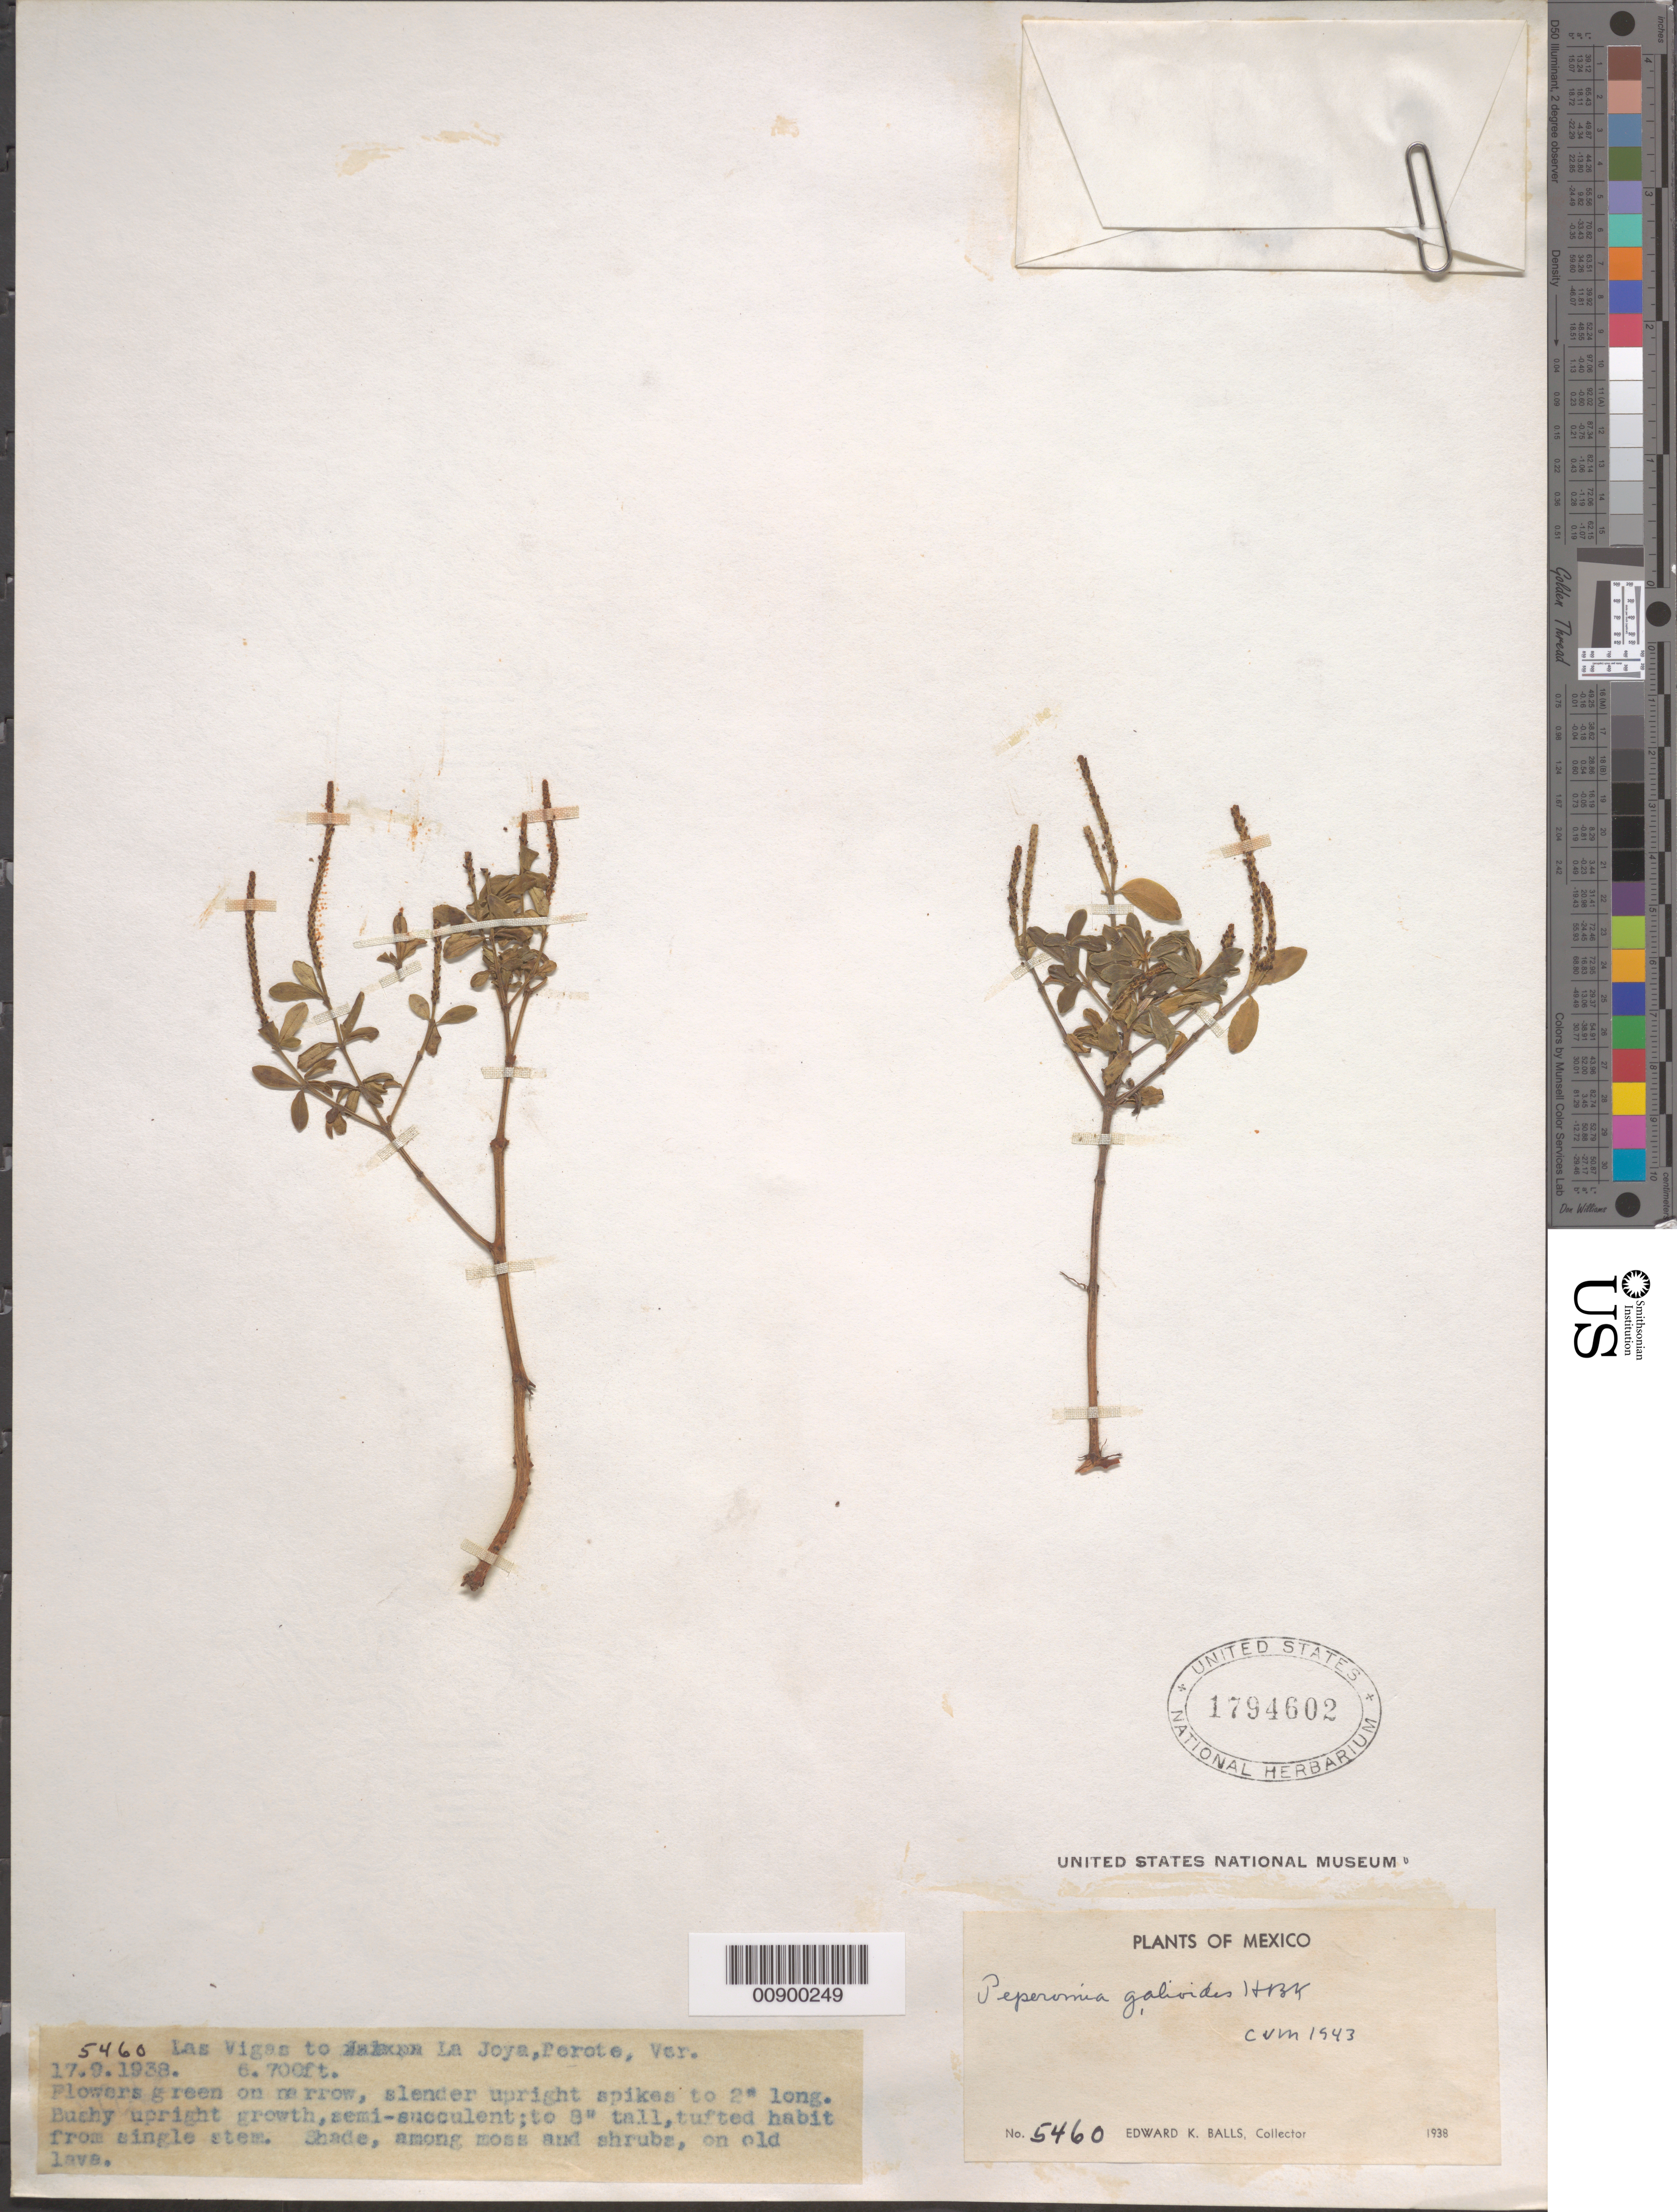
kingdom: Plantae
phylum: Tracheophyta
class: Magnoliopsida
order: Piperales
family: Piperaceae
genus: Peperomia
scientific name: Peperomia galioides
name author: Kunth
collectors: E. K. Balls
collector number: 5460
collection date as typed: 17 Sep 1938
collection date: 1938-09-17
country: Mexico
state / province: Veracruz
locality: Las Vigas to La Joya, Perote, Veracruz.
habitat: Shade, among moss and shrubs, on old lava.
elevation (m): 2042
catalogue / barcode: US 1794602